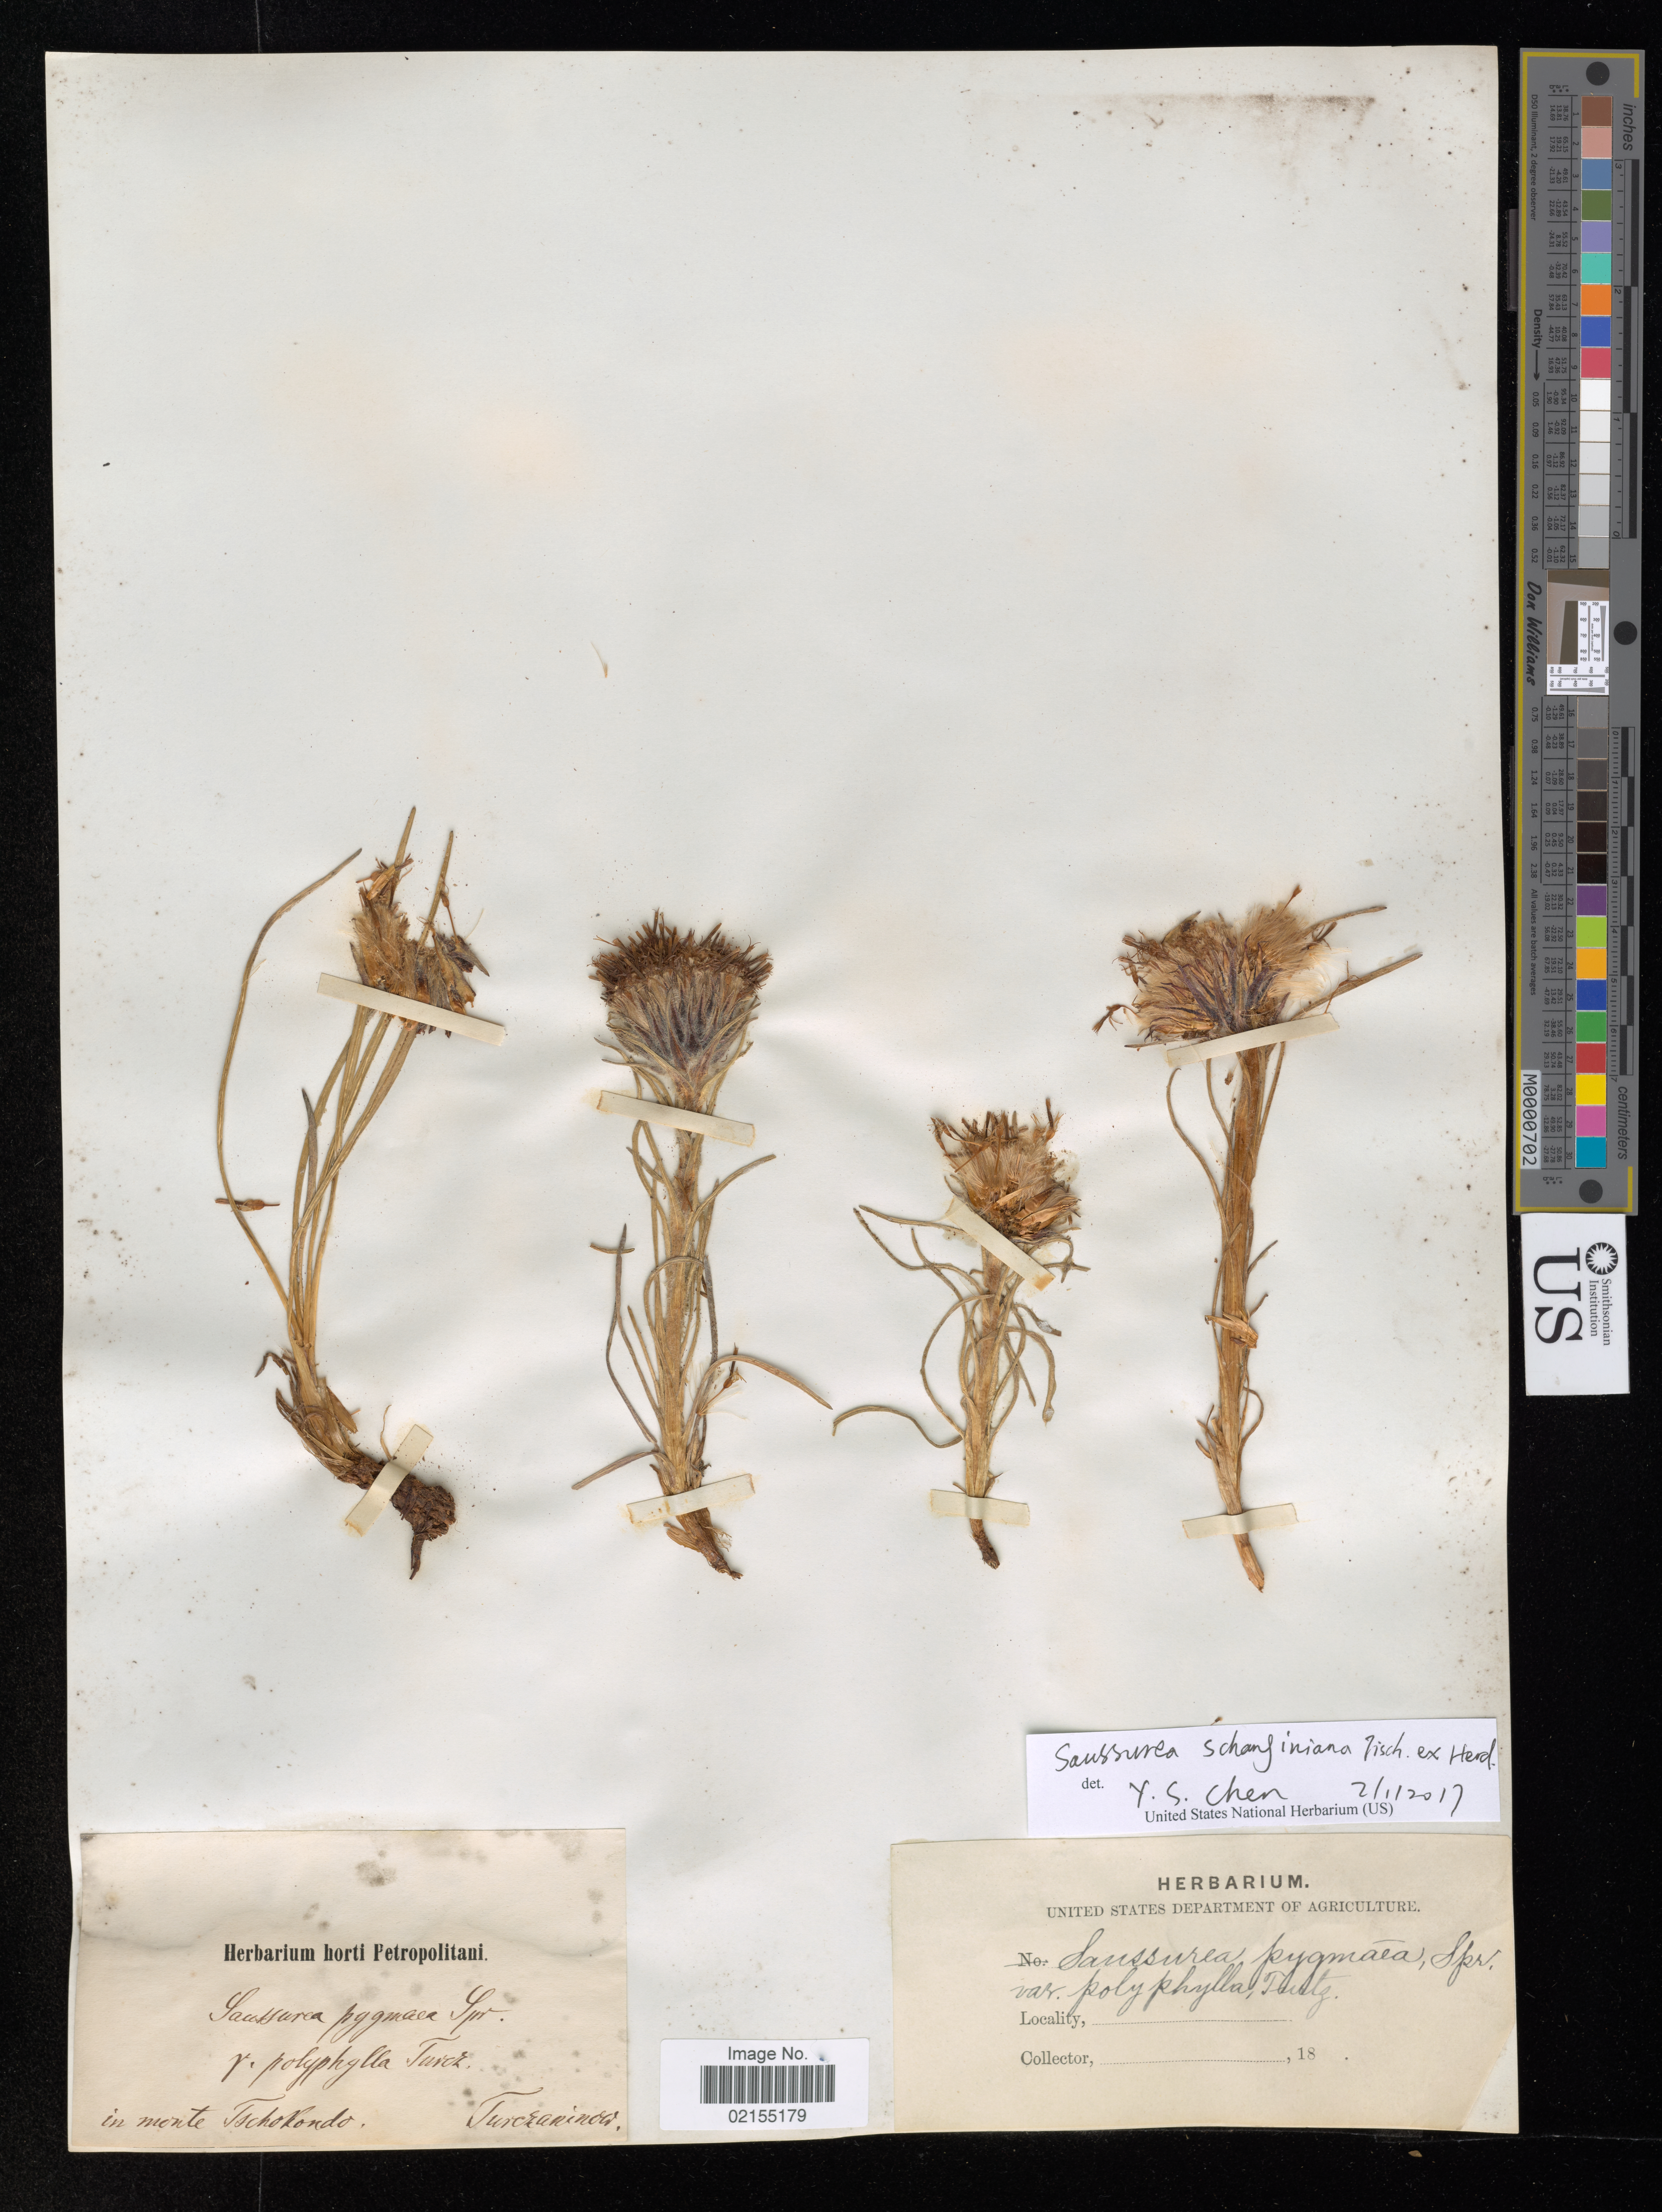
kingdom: Plantae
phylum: Tracheophyta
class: Magnoliopsida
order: Asterales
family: Asteraceae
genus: Saussurea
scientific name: Saussurea schanginiana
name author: (Wydler) Fisch. ex Herd.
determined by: Chen, Yousheng S.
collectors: N. Turczaninow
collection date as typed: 18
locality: In monte Tschokondo (in mount Tschokondo) Possibly in Siberia